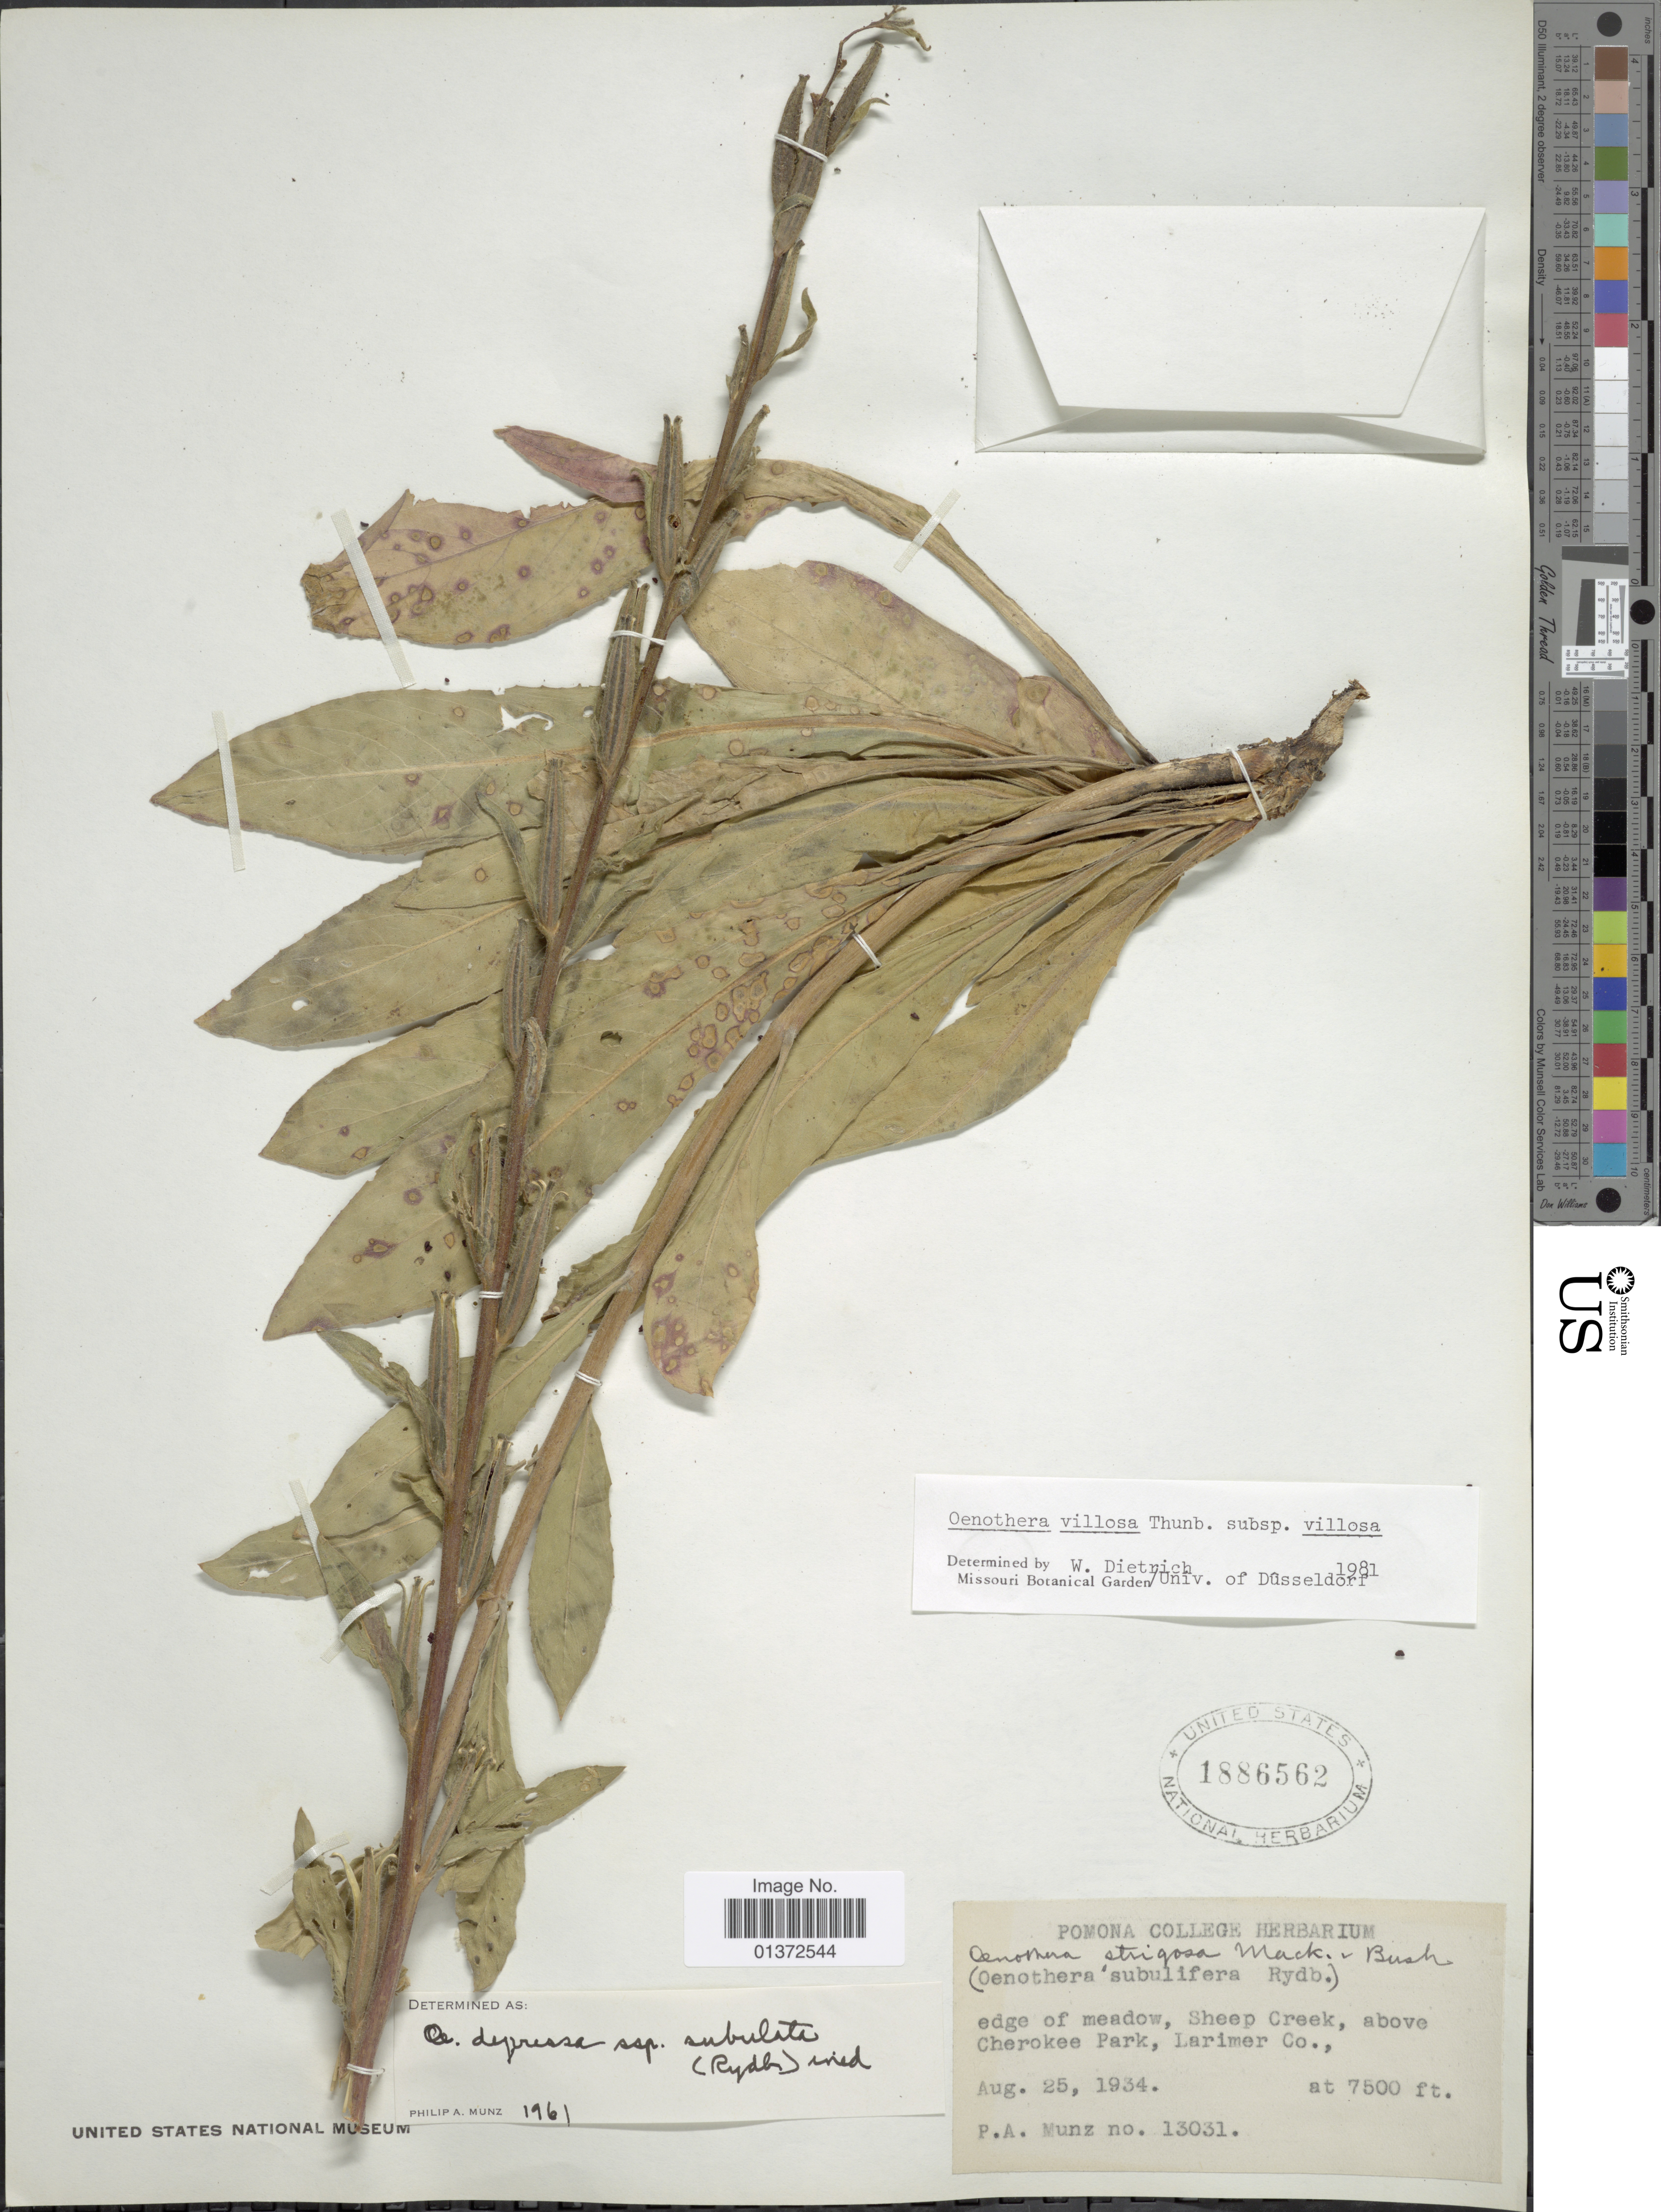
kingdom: Plantae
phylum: Tracheophyta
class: Magnoliopsida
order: Myrtales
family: Onagraceae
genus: Oenothera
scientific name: Oenothera villosa subsp. villosa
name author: Thunb.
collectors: P. A. Munz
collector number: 13031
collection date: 1934-08-25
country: United States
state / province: Colorado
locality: Edge of meadow, Sheep Creek, above Cherokee Park, Larimer Co.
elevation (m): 2286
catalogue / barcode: US 1886562